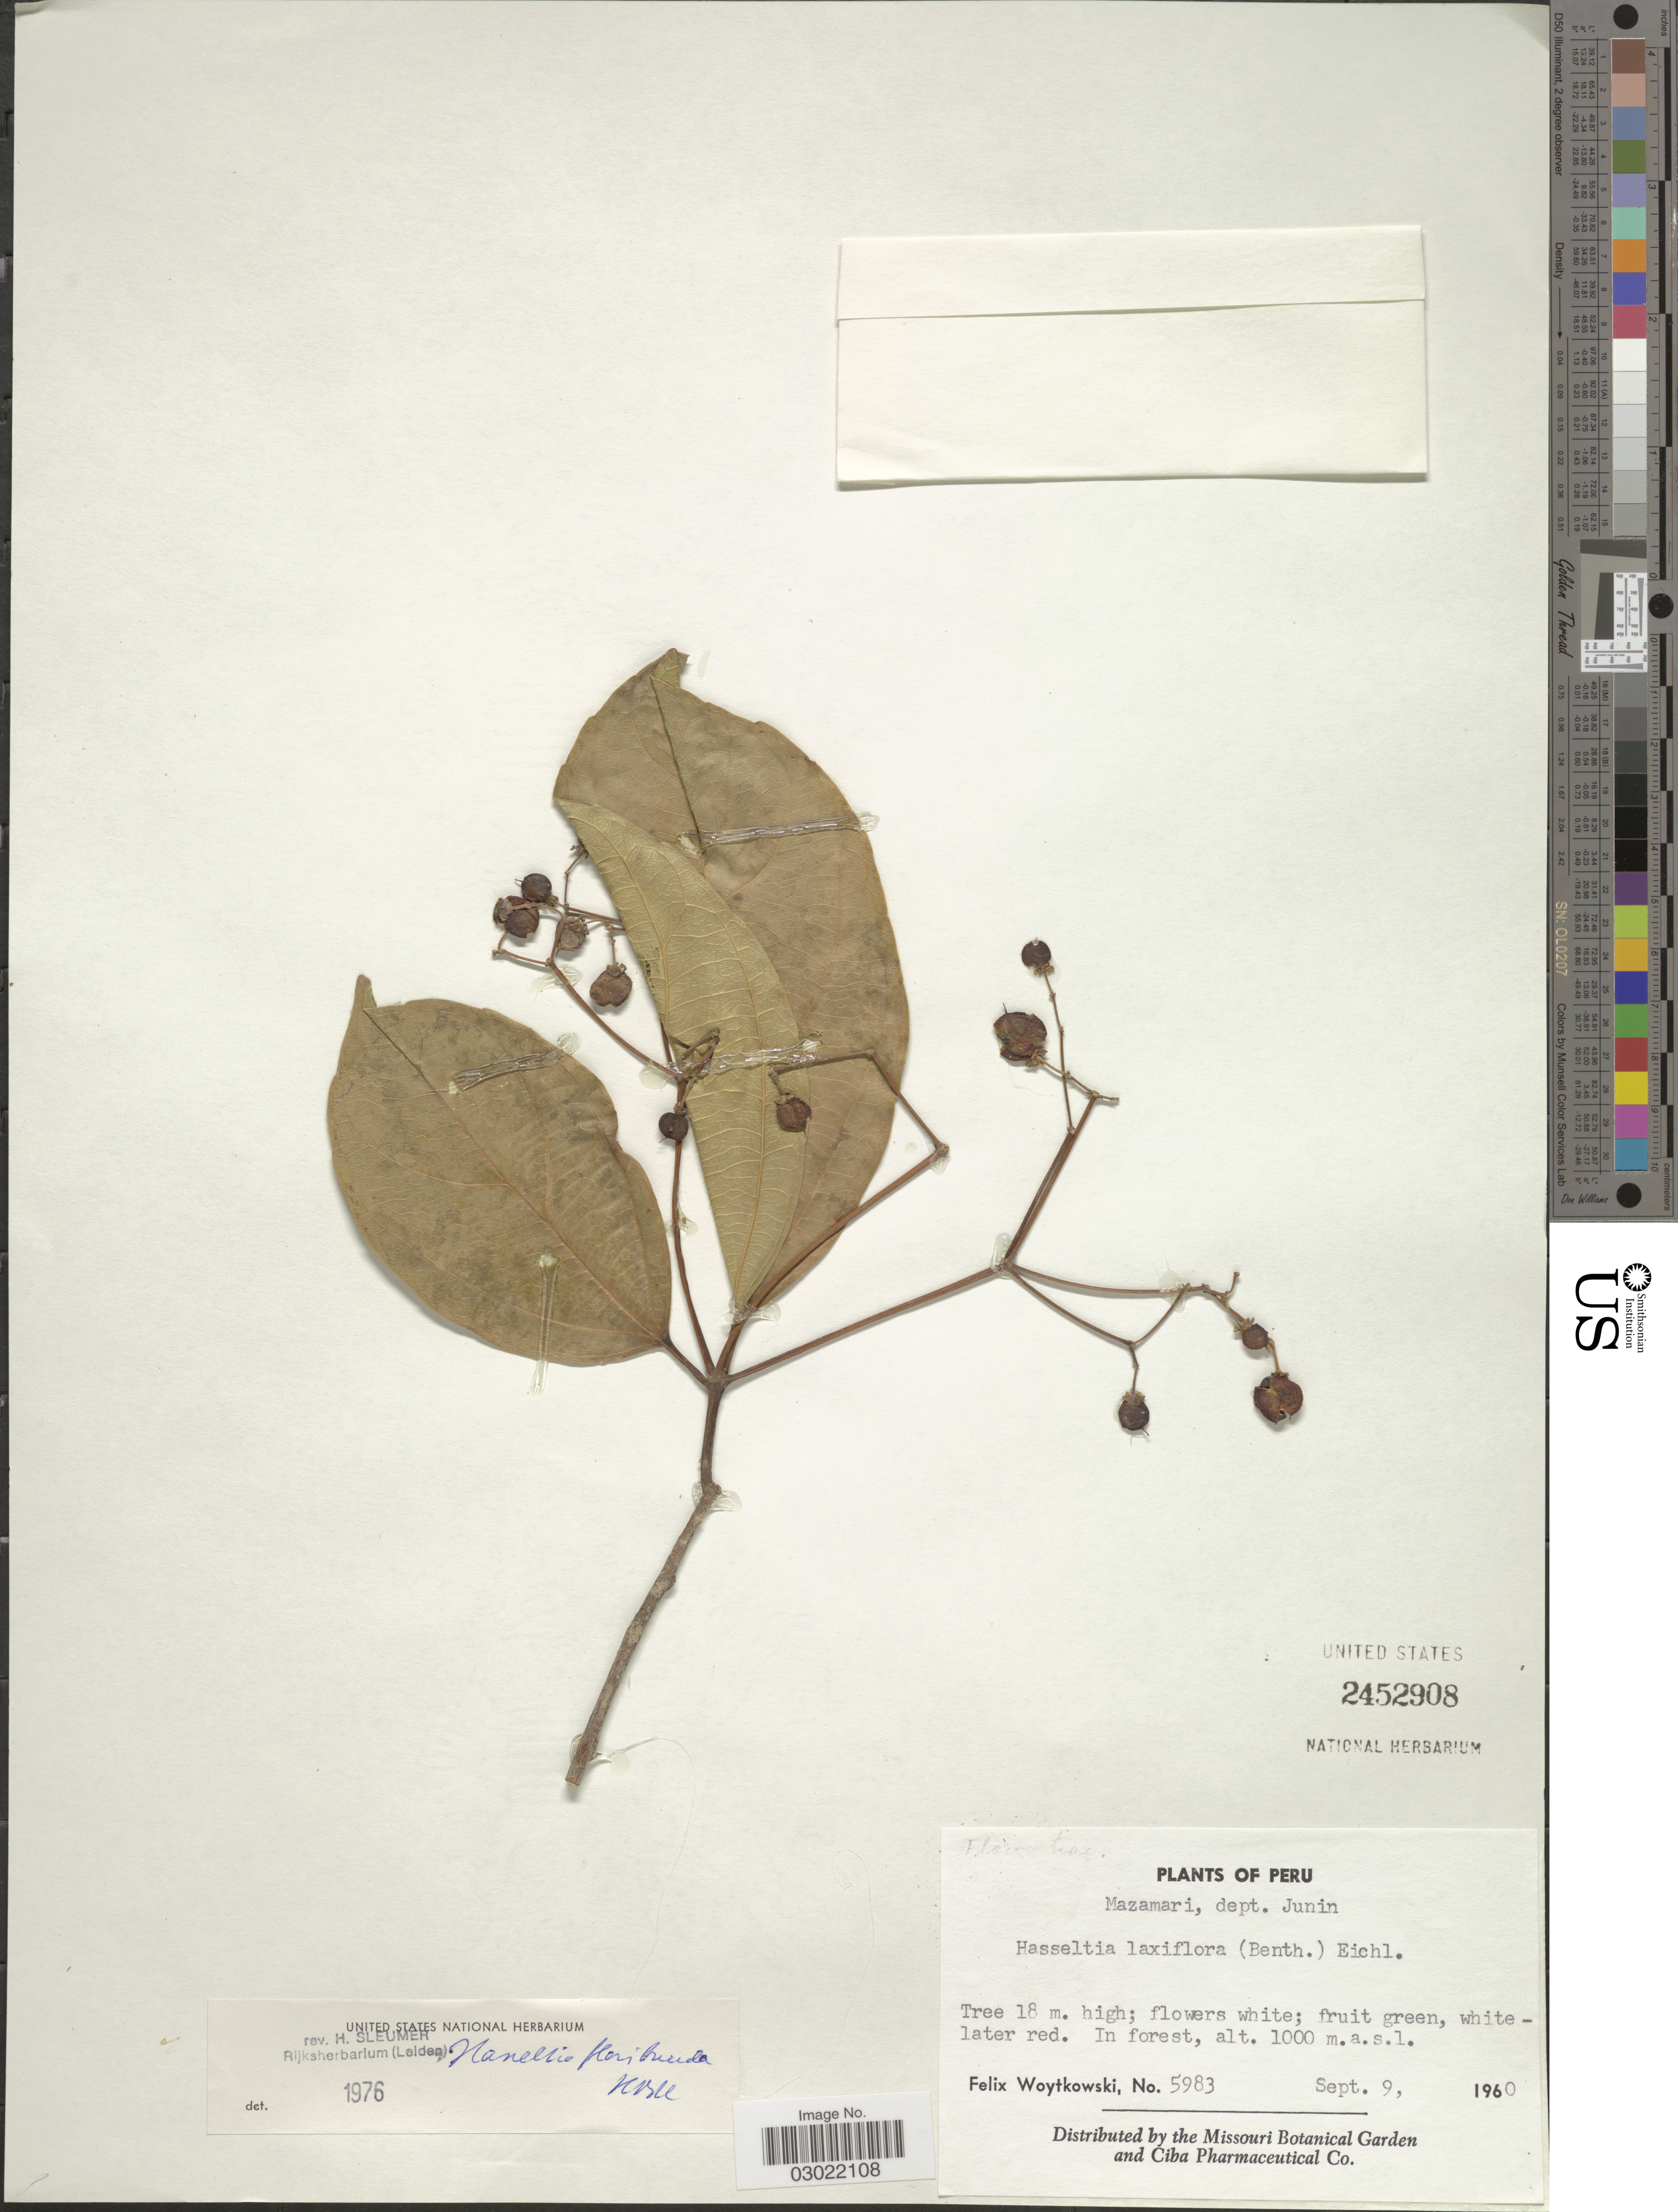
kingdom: Plantae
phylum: Tracheophyta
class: Magnoliopsida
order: Malpighiales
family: Salicaceae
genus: Hasseltia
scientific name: Hasseltia floribunda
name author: Kunth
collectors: F. Woytkowski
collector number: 5983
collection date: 1960-09-09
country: Peru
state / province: Junín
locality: Mazamari, dept. Junin.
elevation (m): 1000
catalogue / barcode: US 2452908